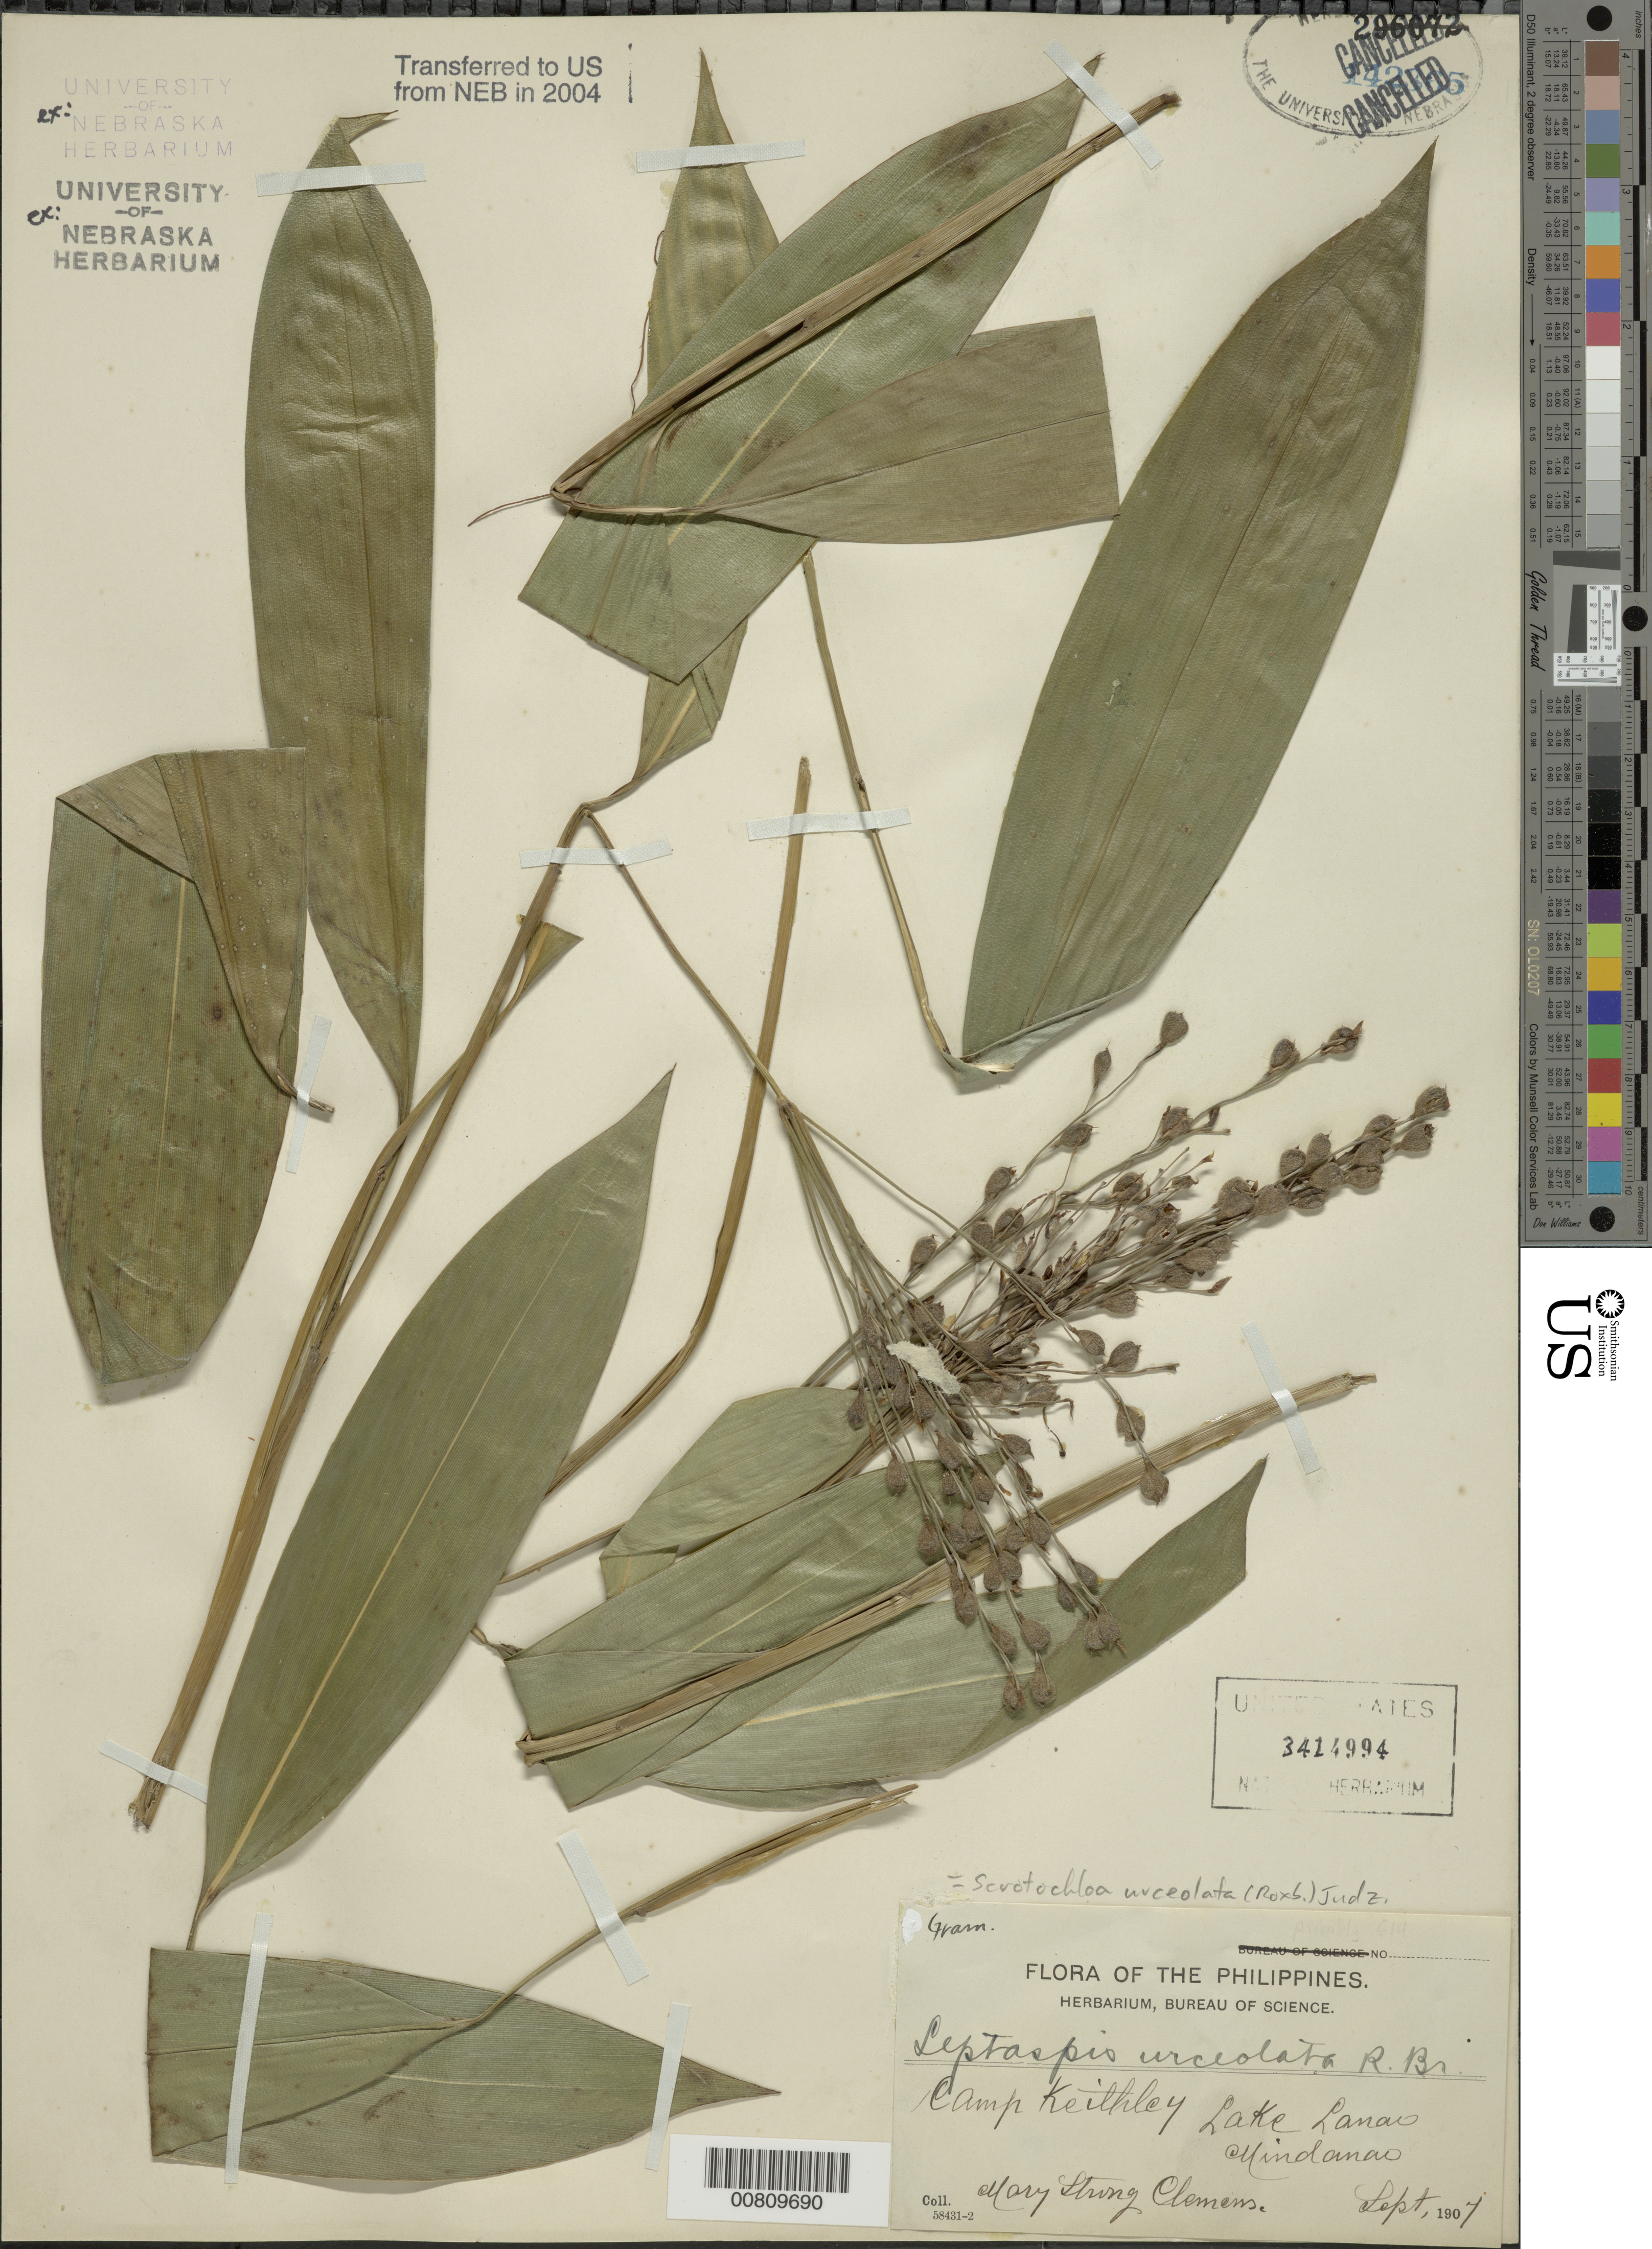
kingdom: Plantae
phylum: Tracheophyta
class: Liliopsida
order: Poales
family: Poaceae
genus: Scrotochloa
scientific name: Scrotochloa urceolata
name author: (Roxb.) Judz.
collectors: M. S. Clemens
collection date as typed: Jun 1906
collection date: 1906-06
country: Philippines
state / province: Muslim Mindanao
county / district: Lanao del Sur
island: Mindanao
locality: Camp Keithley, Lake Lanao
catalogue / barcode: US 3414994